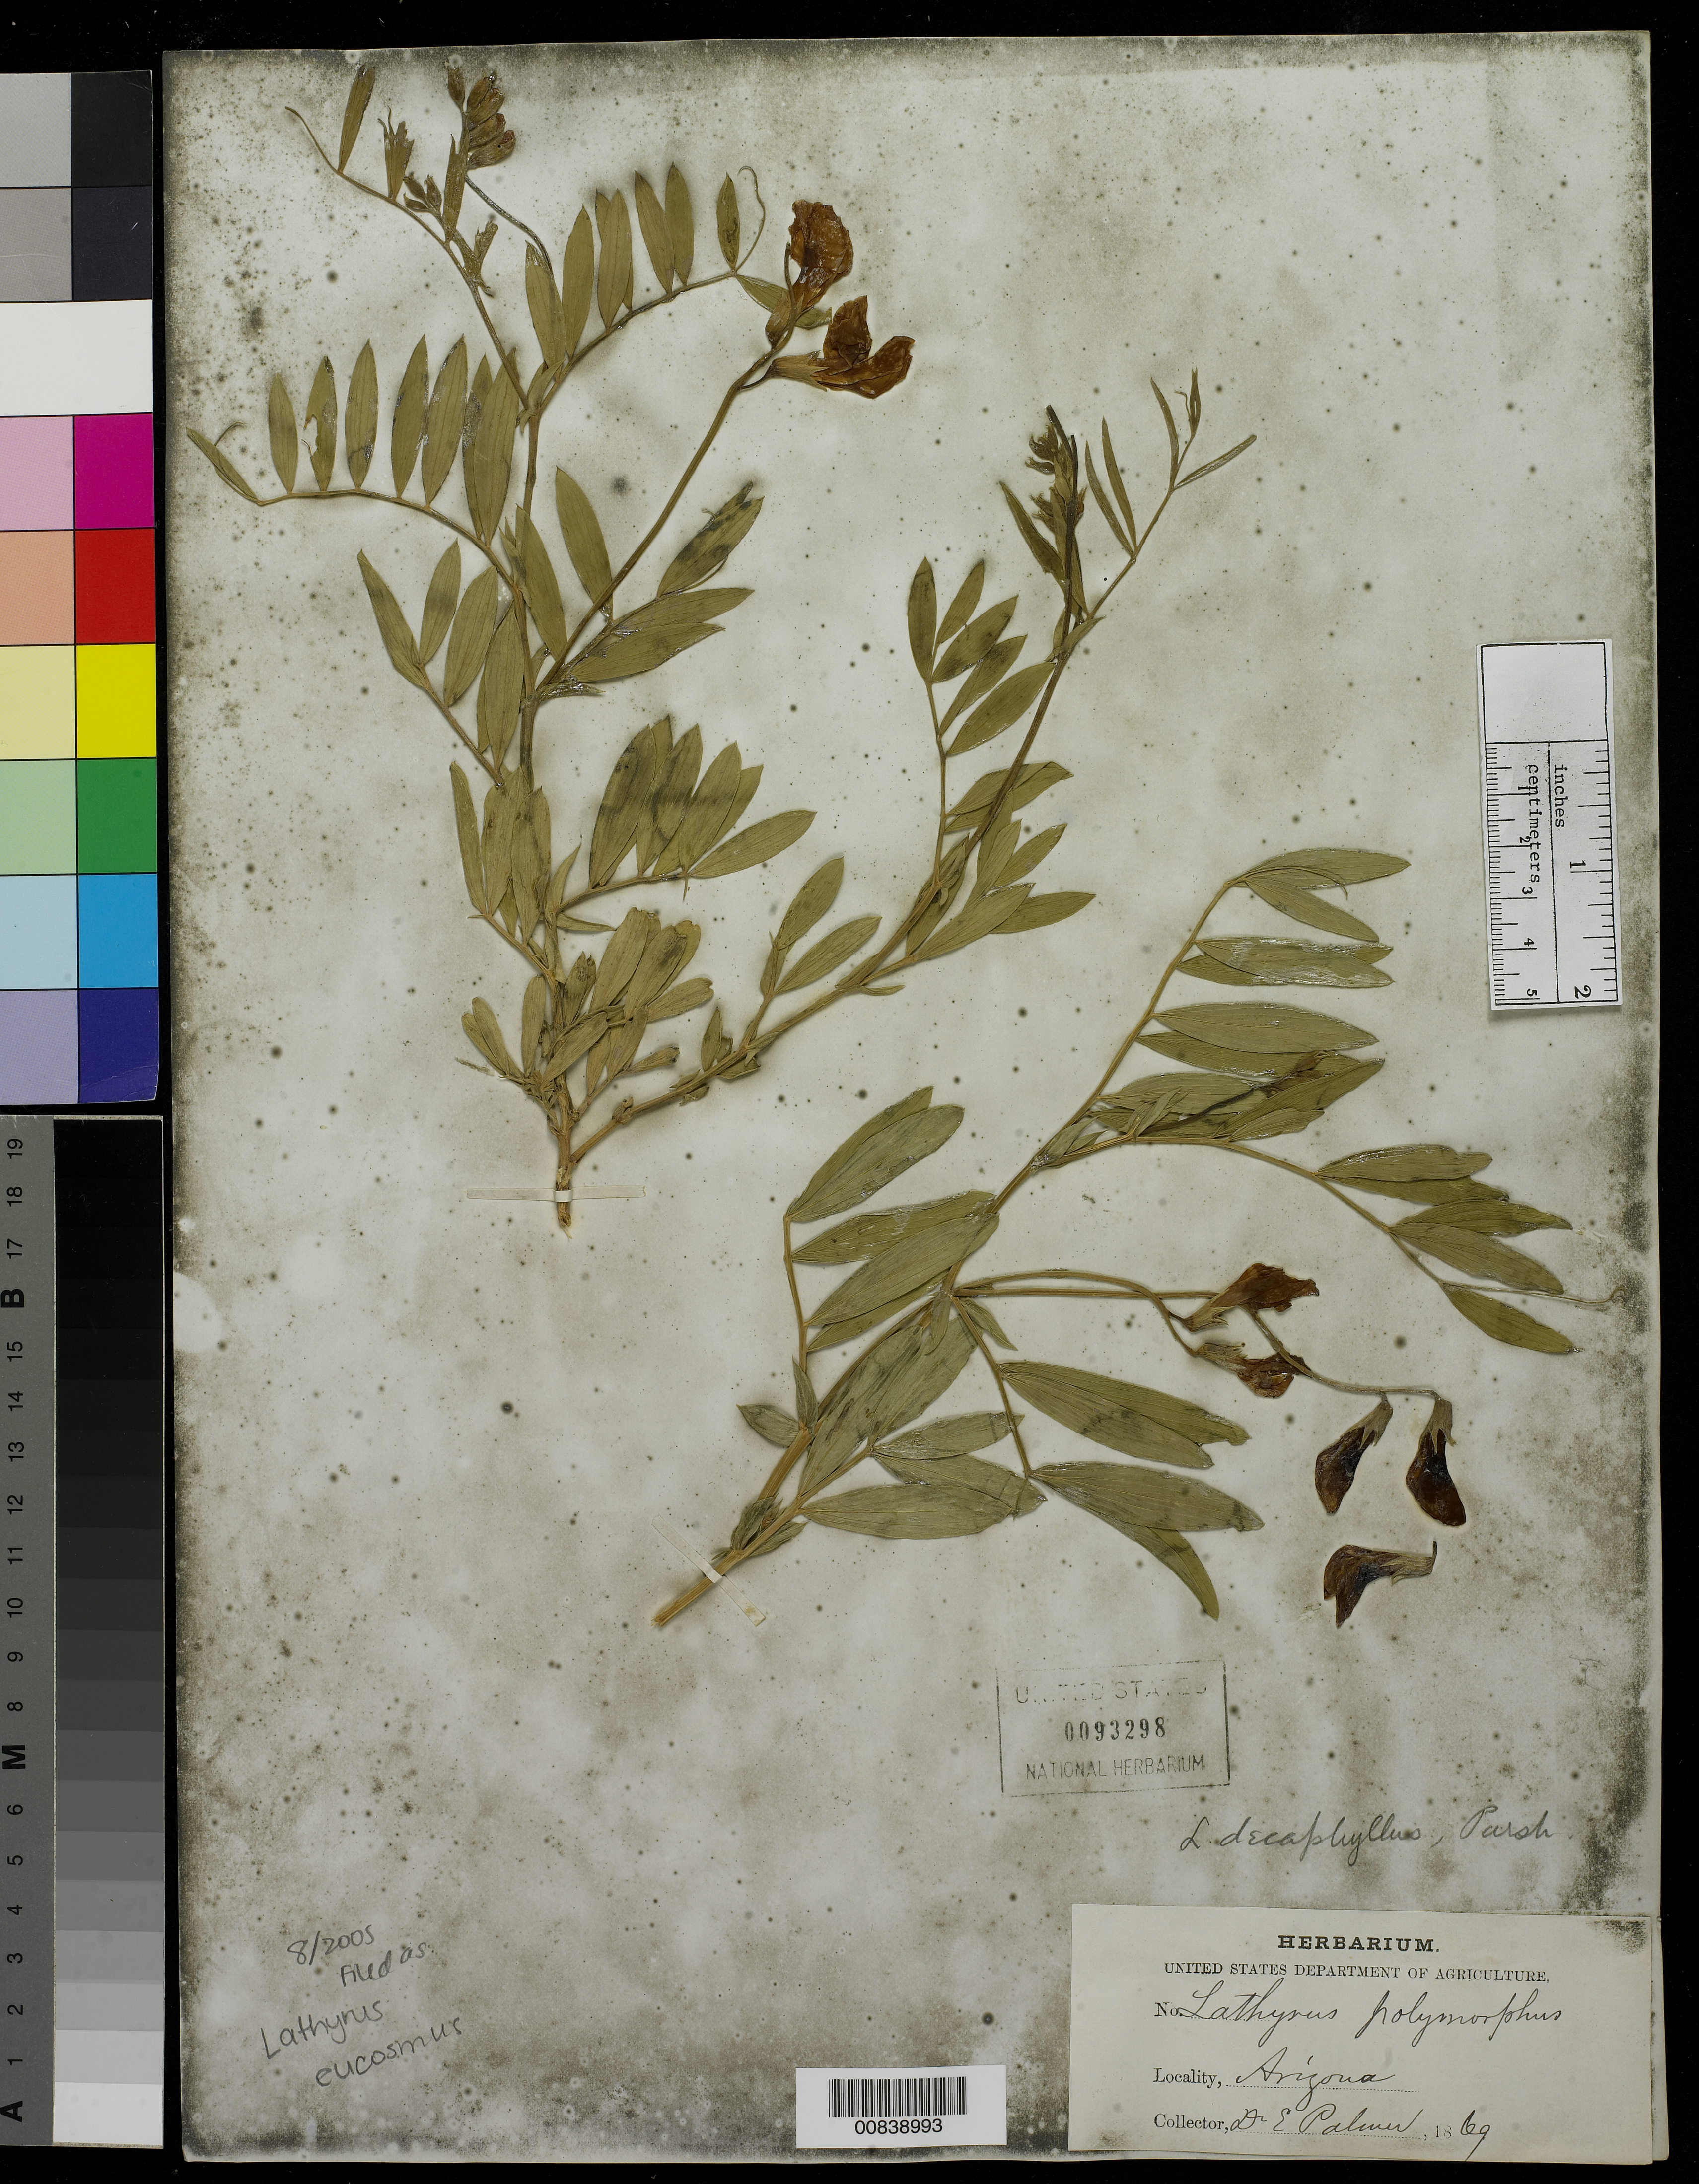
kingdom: Plantae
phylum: Tracheophyta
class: Magnoliopsida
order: Fabales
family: Fabaceae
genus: Lathyrus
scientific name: Lathyrus eucosmus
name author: Butters & H. St. John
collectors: E. Palmer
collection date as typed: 1869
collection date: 1869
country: United States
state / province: Arizona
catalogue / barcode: US 93298